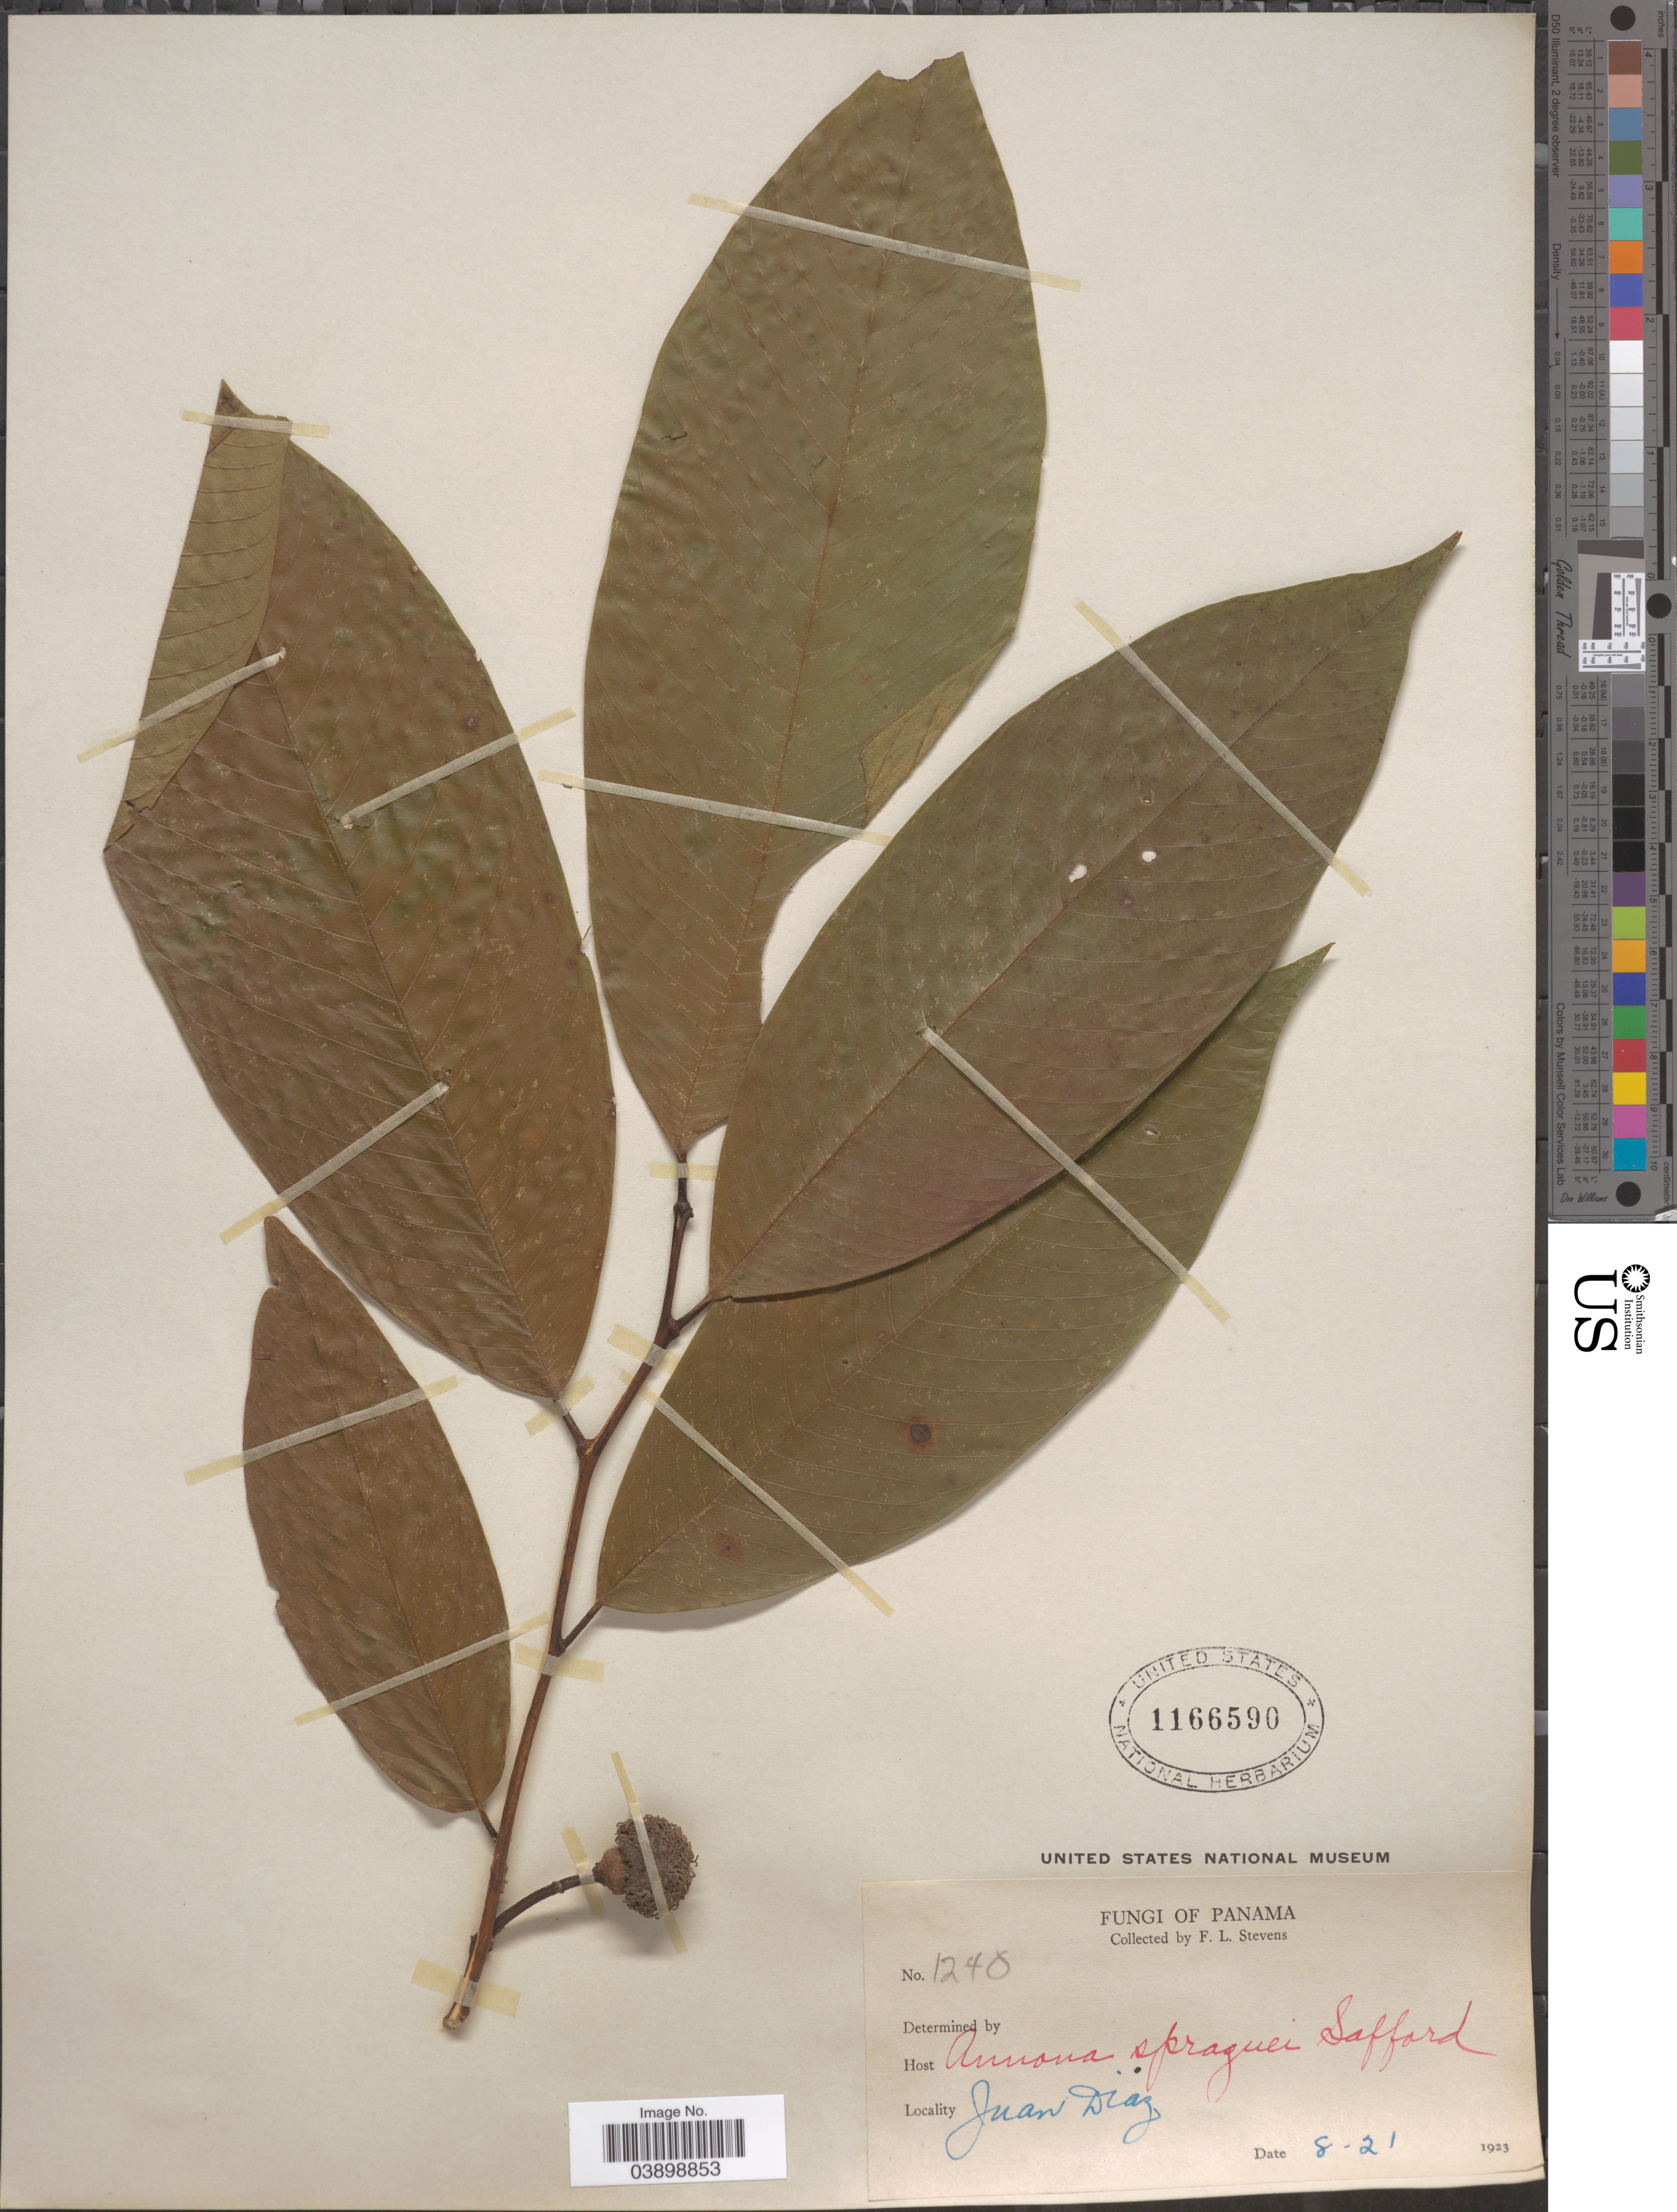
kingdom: Plantae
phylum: Tracheophyta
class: Magnoliopsida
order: Magnoliales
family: Annonaceae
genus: Annona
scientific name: Annona spraguei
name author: Saff.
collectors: F. L. Stevens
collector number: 1248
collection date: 1923-08-21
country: Panama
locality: Juan Diaz.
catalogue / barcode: US 1166590